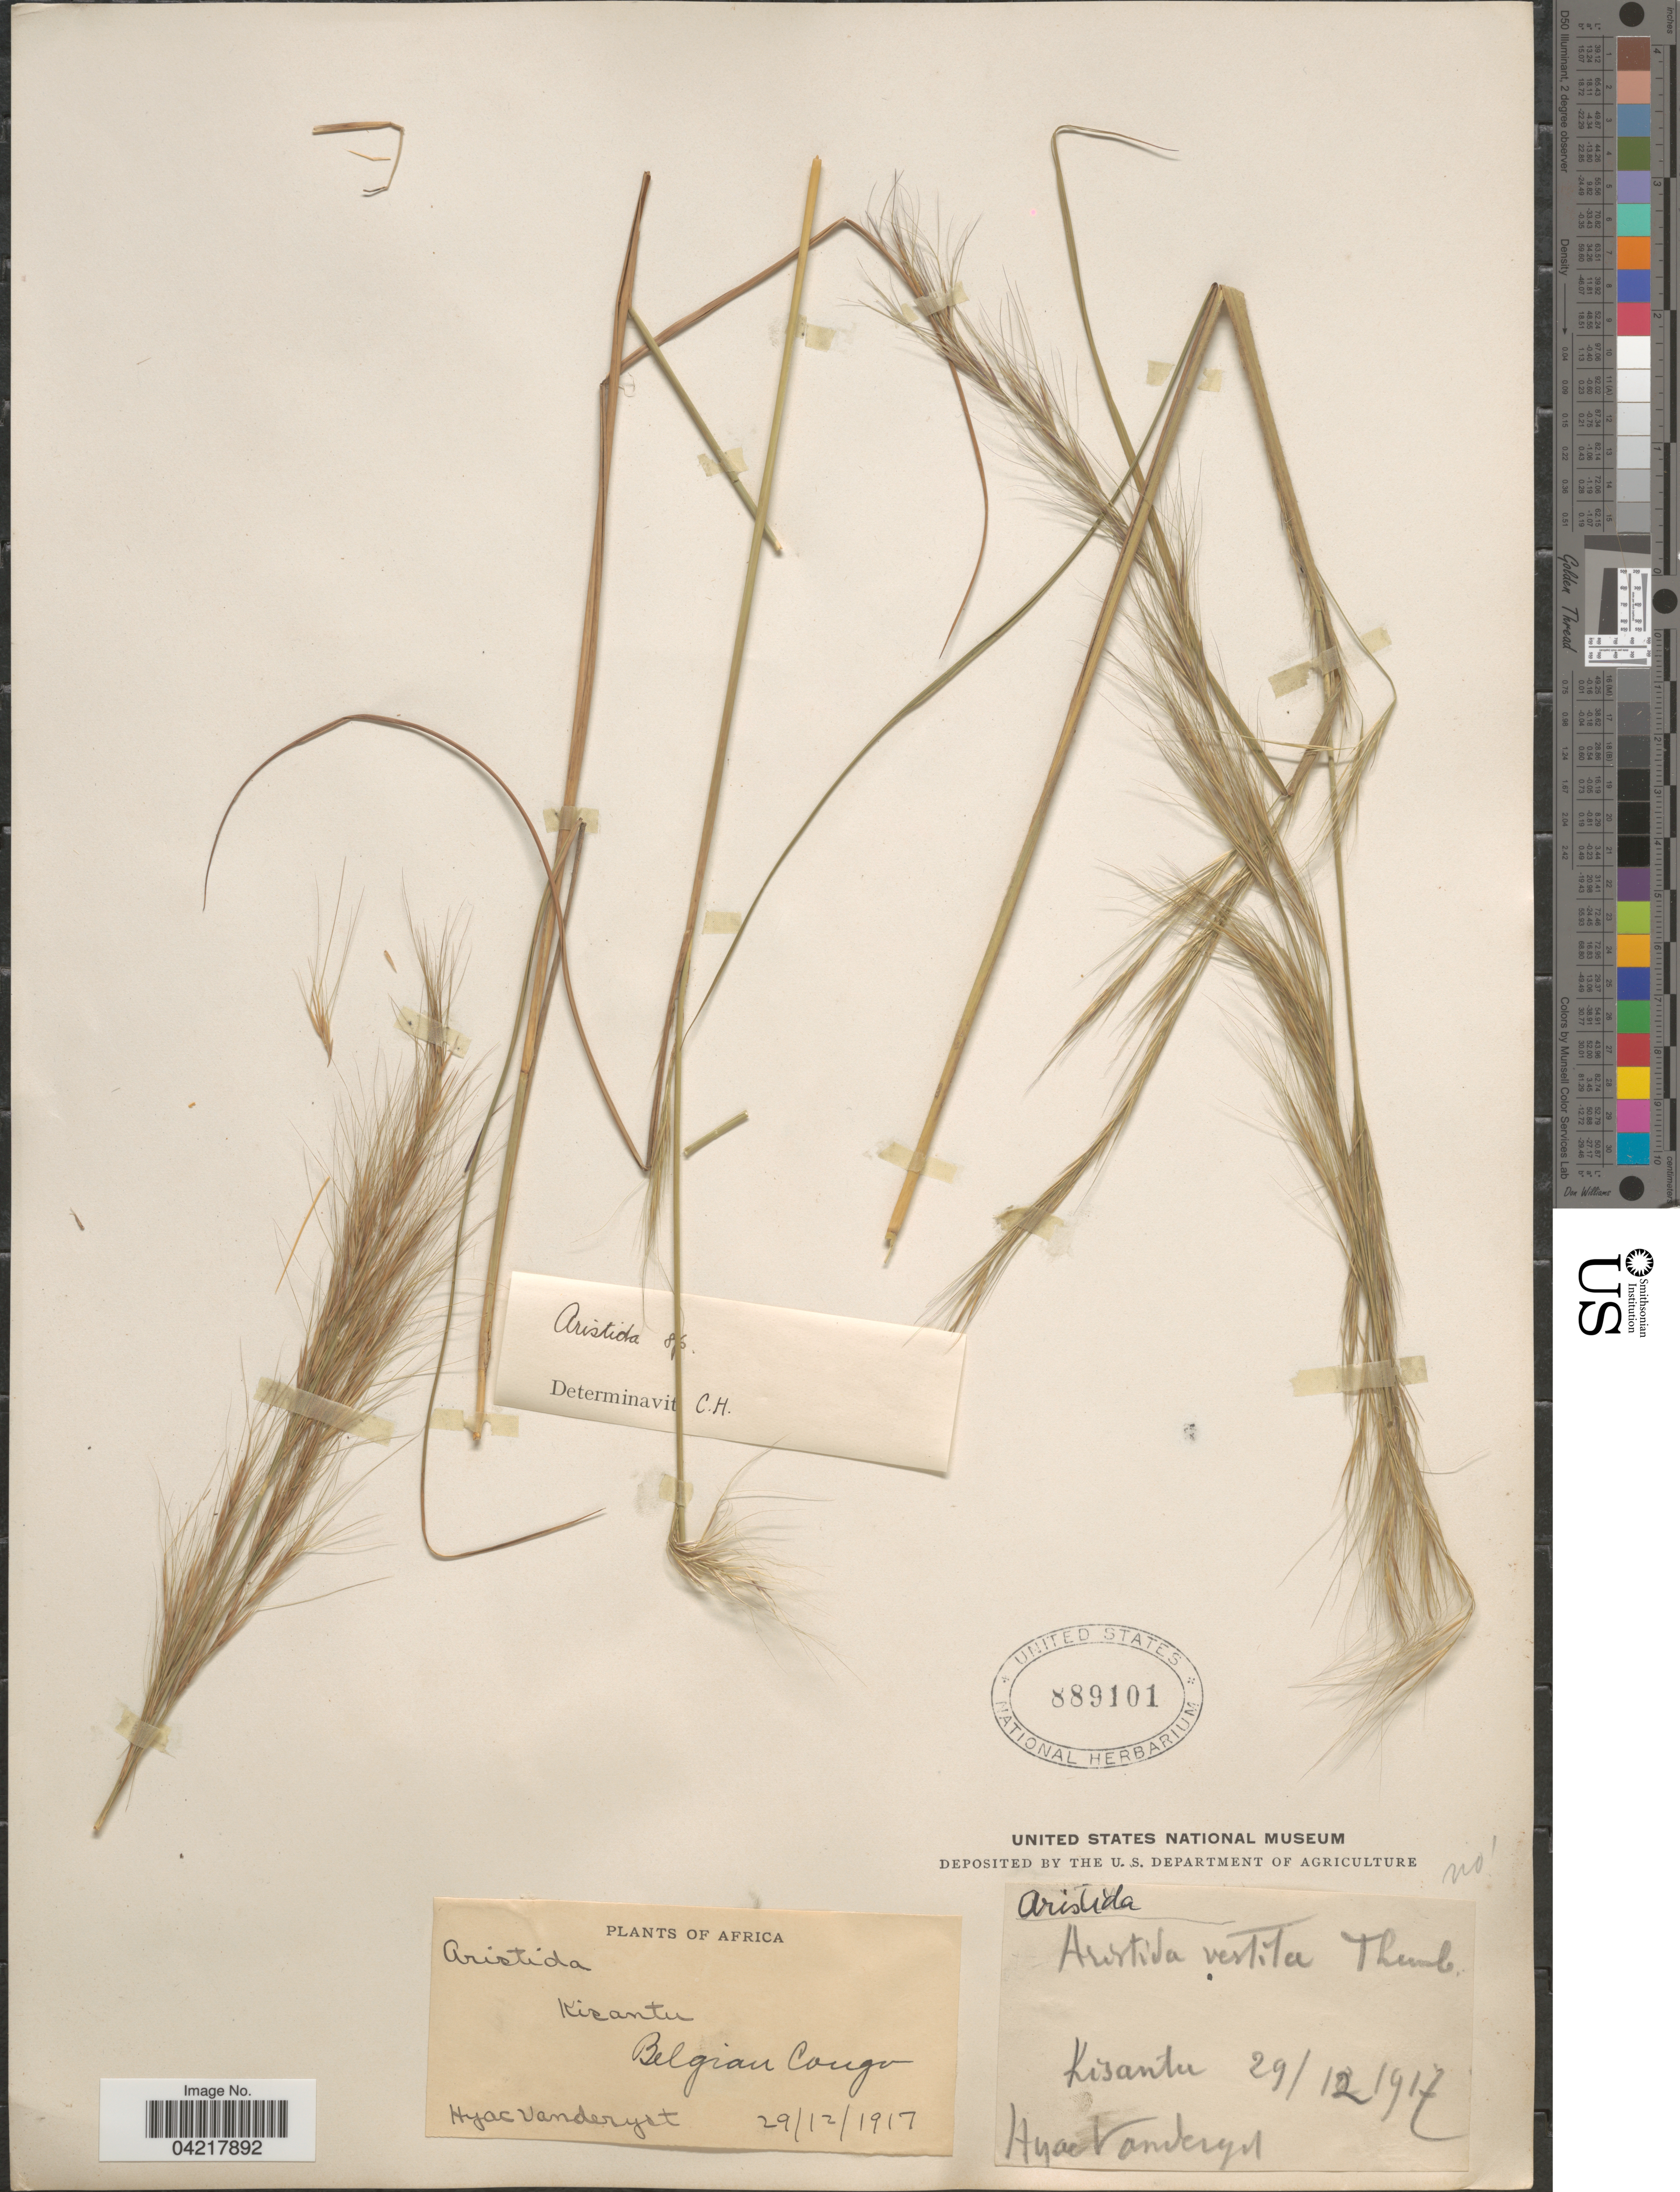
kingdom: Plantae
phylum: Tracheophyta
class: Liliopsida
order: Poales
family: Poaceae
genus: Aristida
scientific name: Aristida sp.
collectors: H. J. R. Vanderyst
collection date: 1917-12-29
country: Congo, Democratic Republic of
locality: Kisantu. Belgian Congo.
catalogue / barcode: US 889101